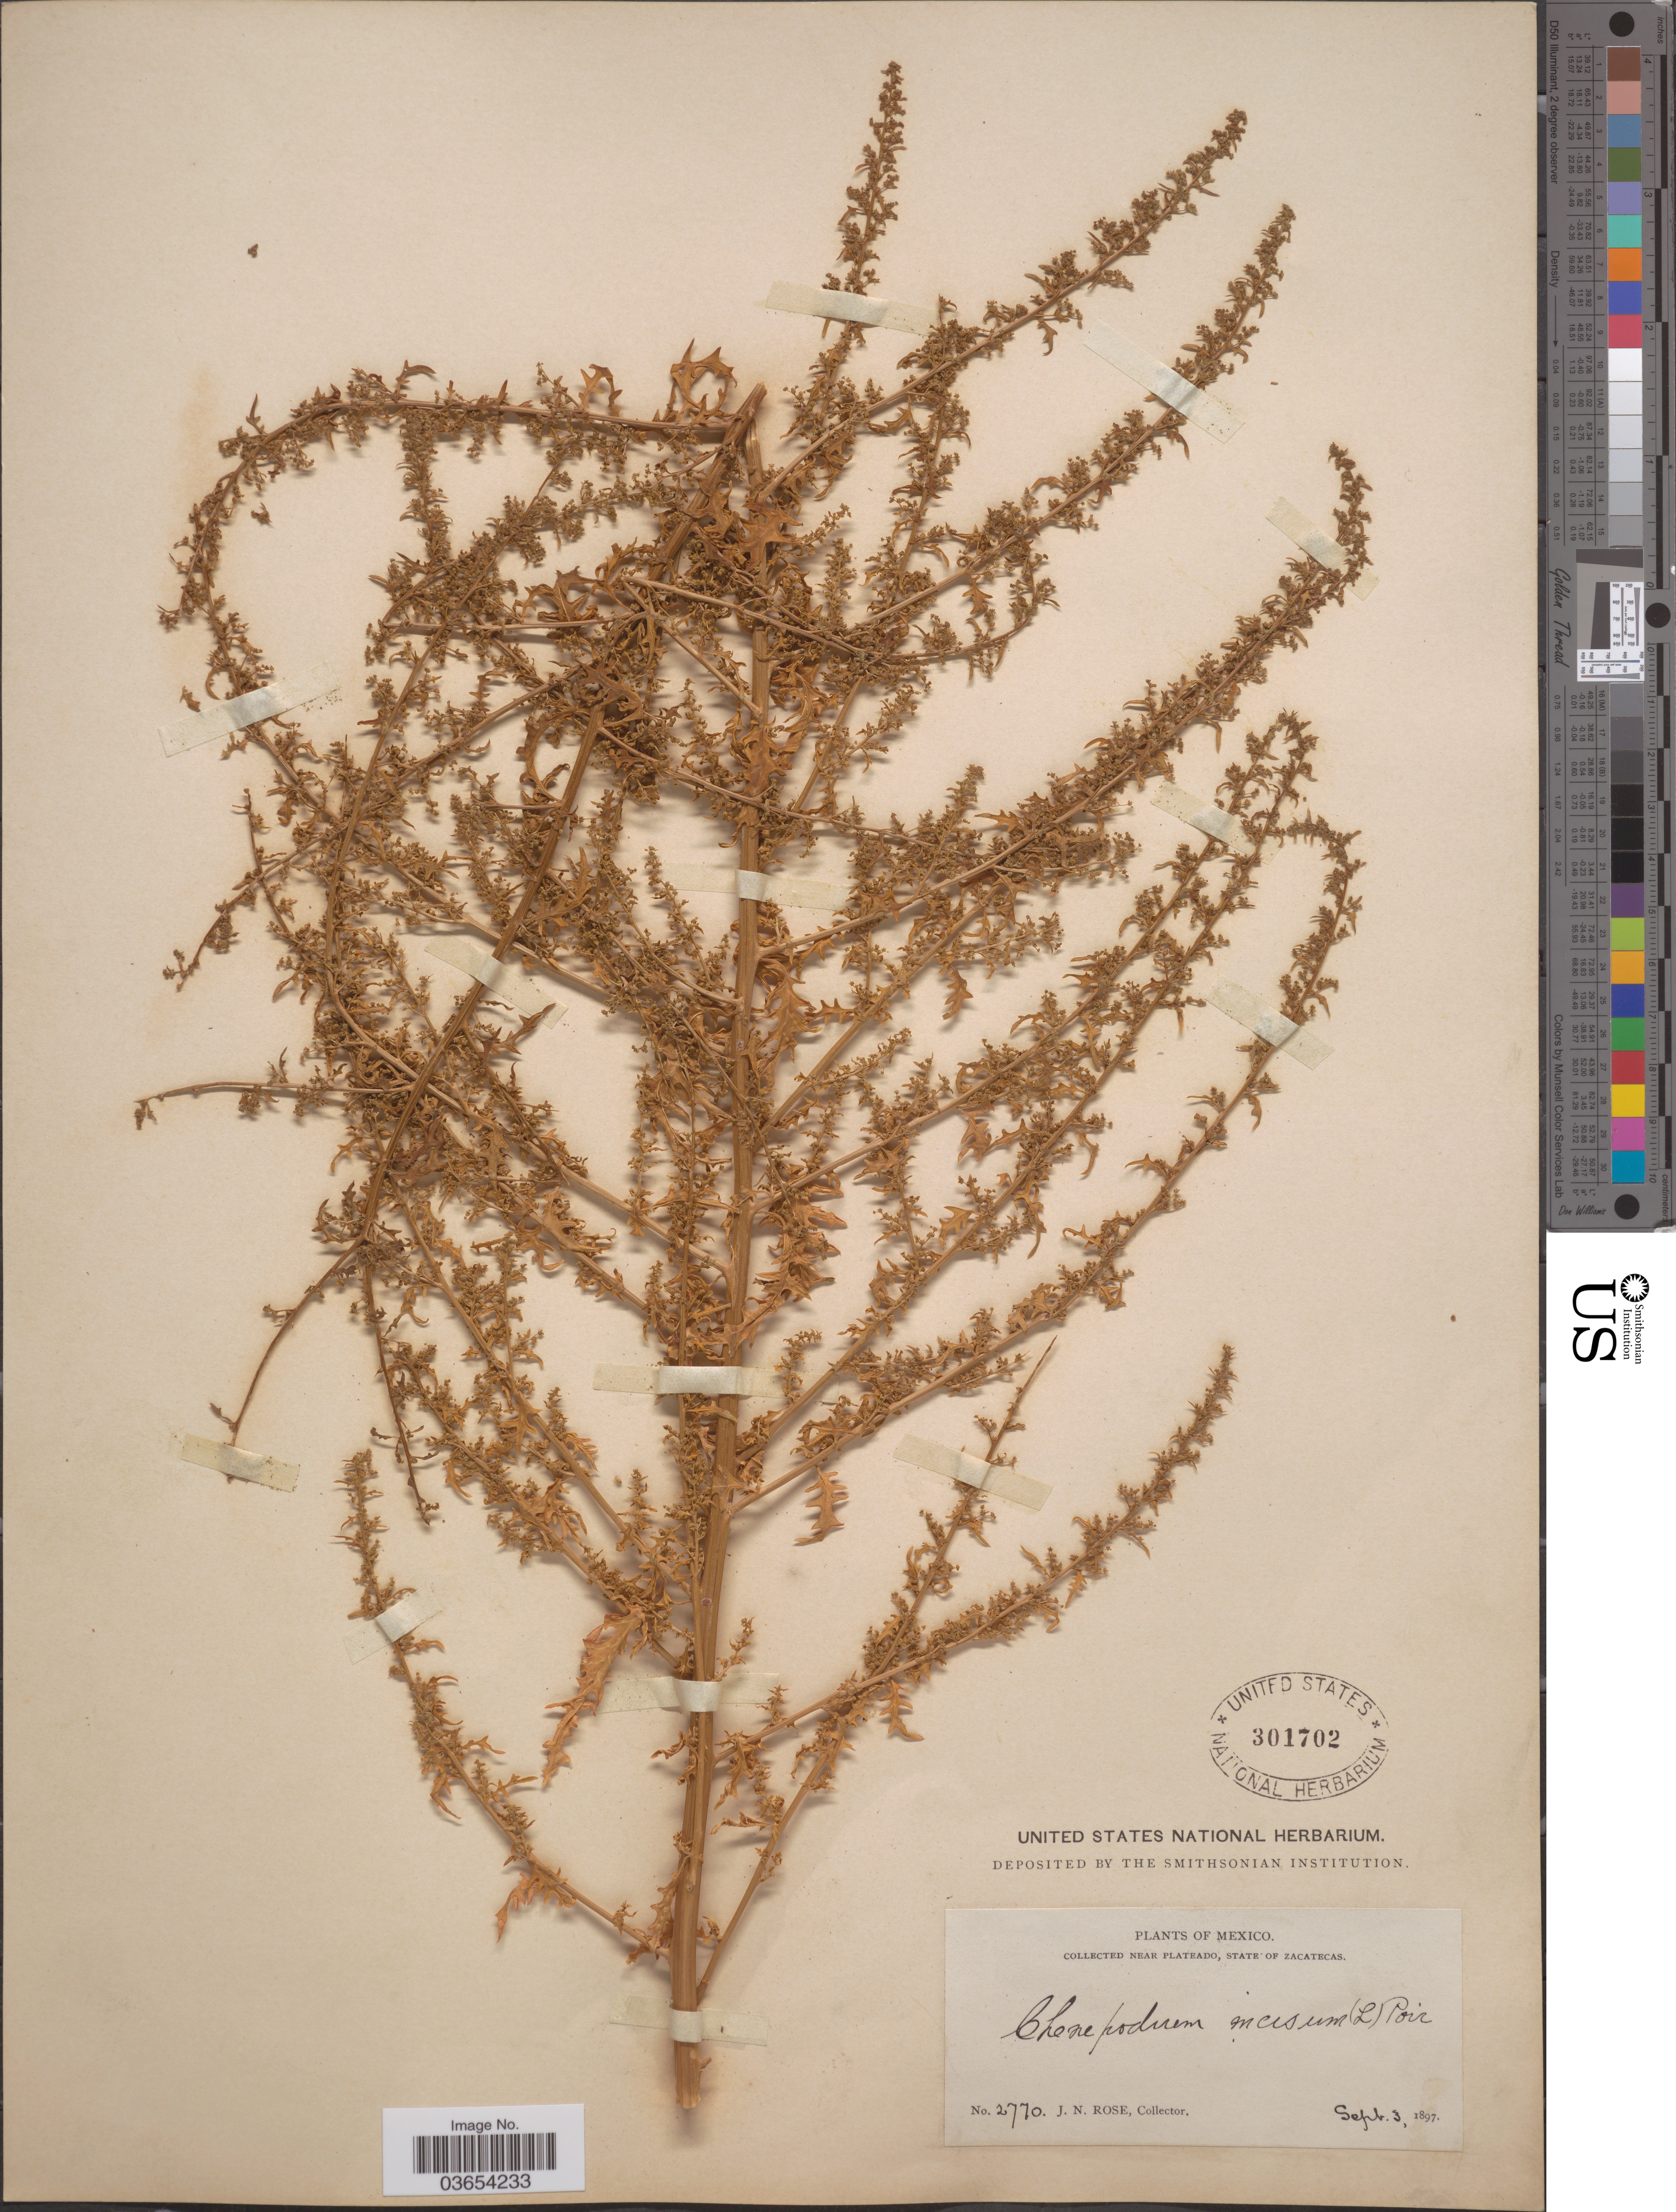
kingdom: Plantae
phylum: Tracheophyta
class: Magnoliopsida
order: Caryophyllales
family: Amaranthaceae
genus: Chenopodium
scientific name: Chenopodium incisum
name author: Poir.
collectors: J. N. Rose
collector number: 2770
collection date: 1897-09-03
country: Mexico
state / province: Zacatecas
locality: Near Plateado.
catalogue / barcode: US 301702